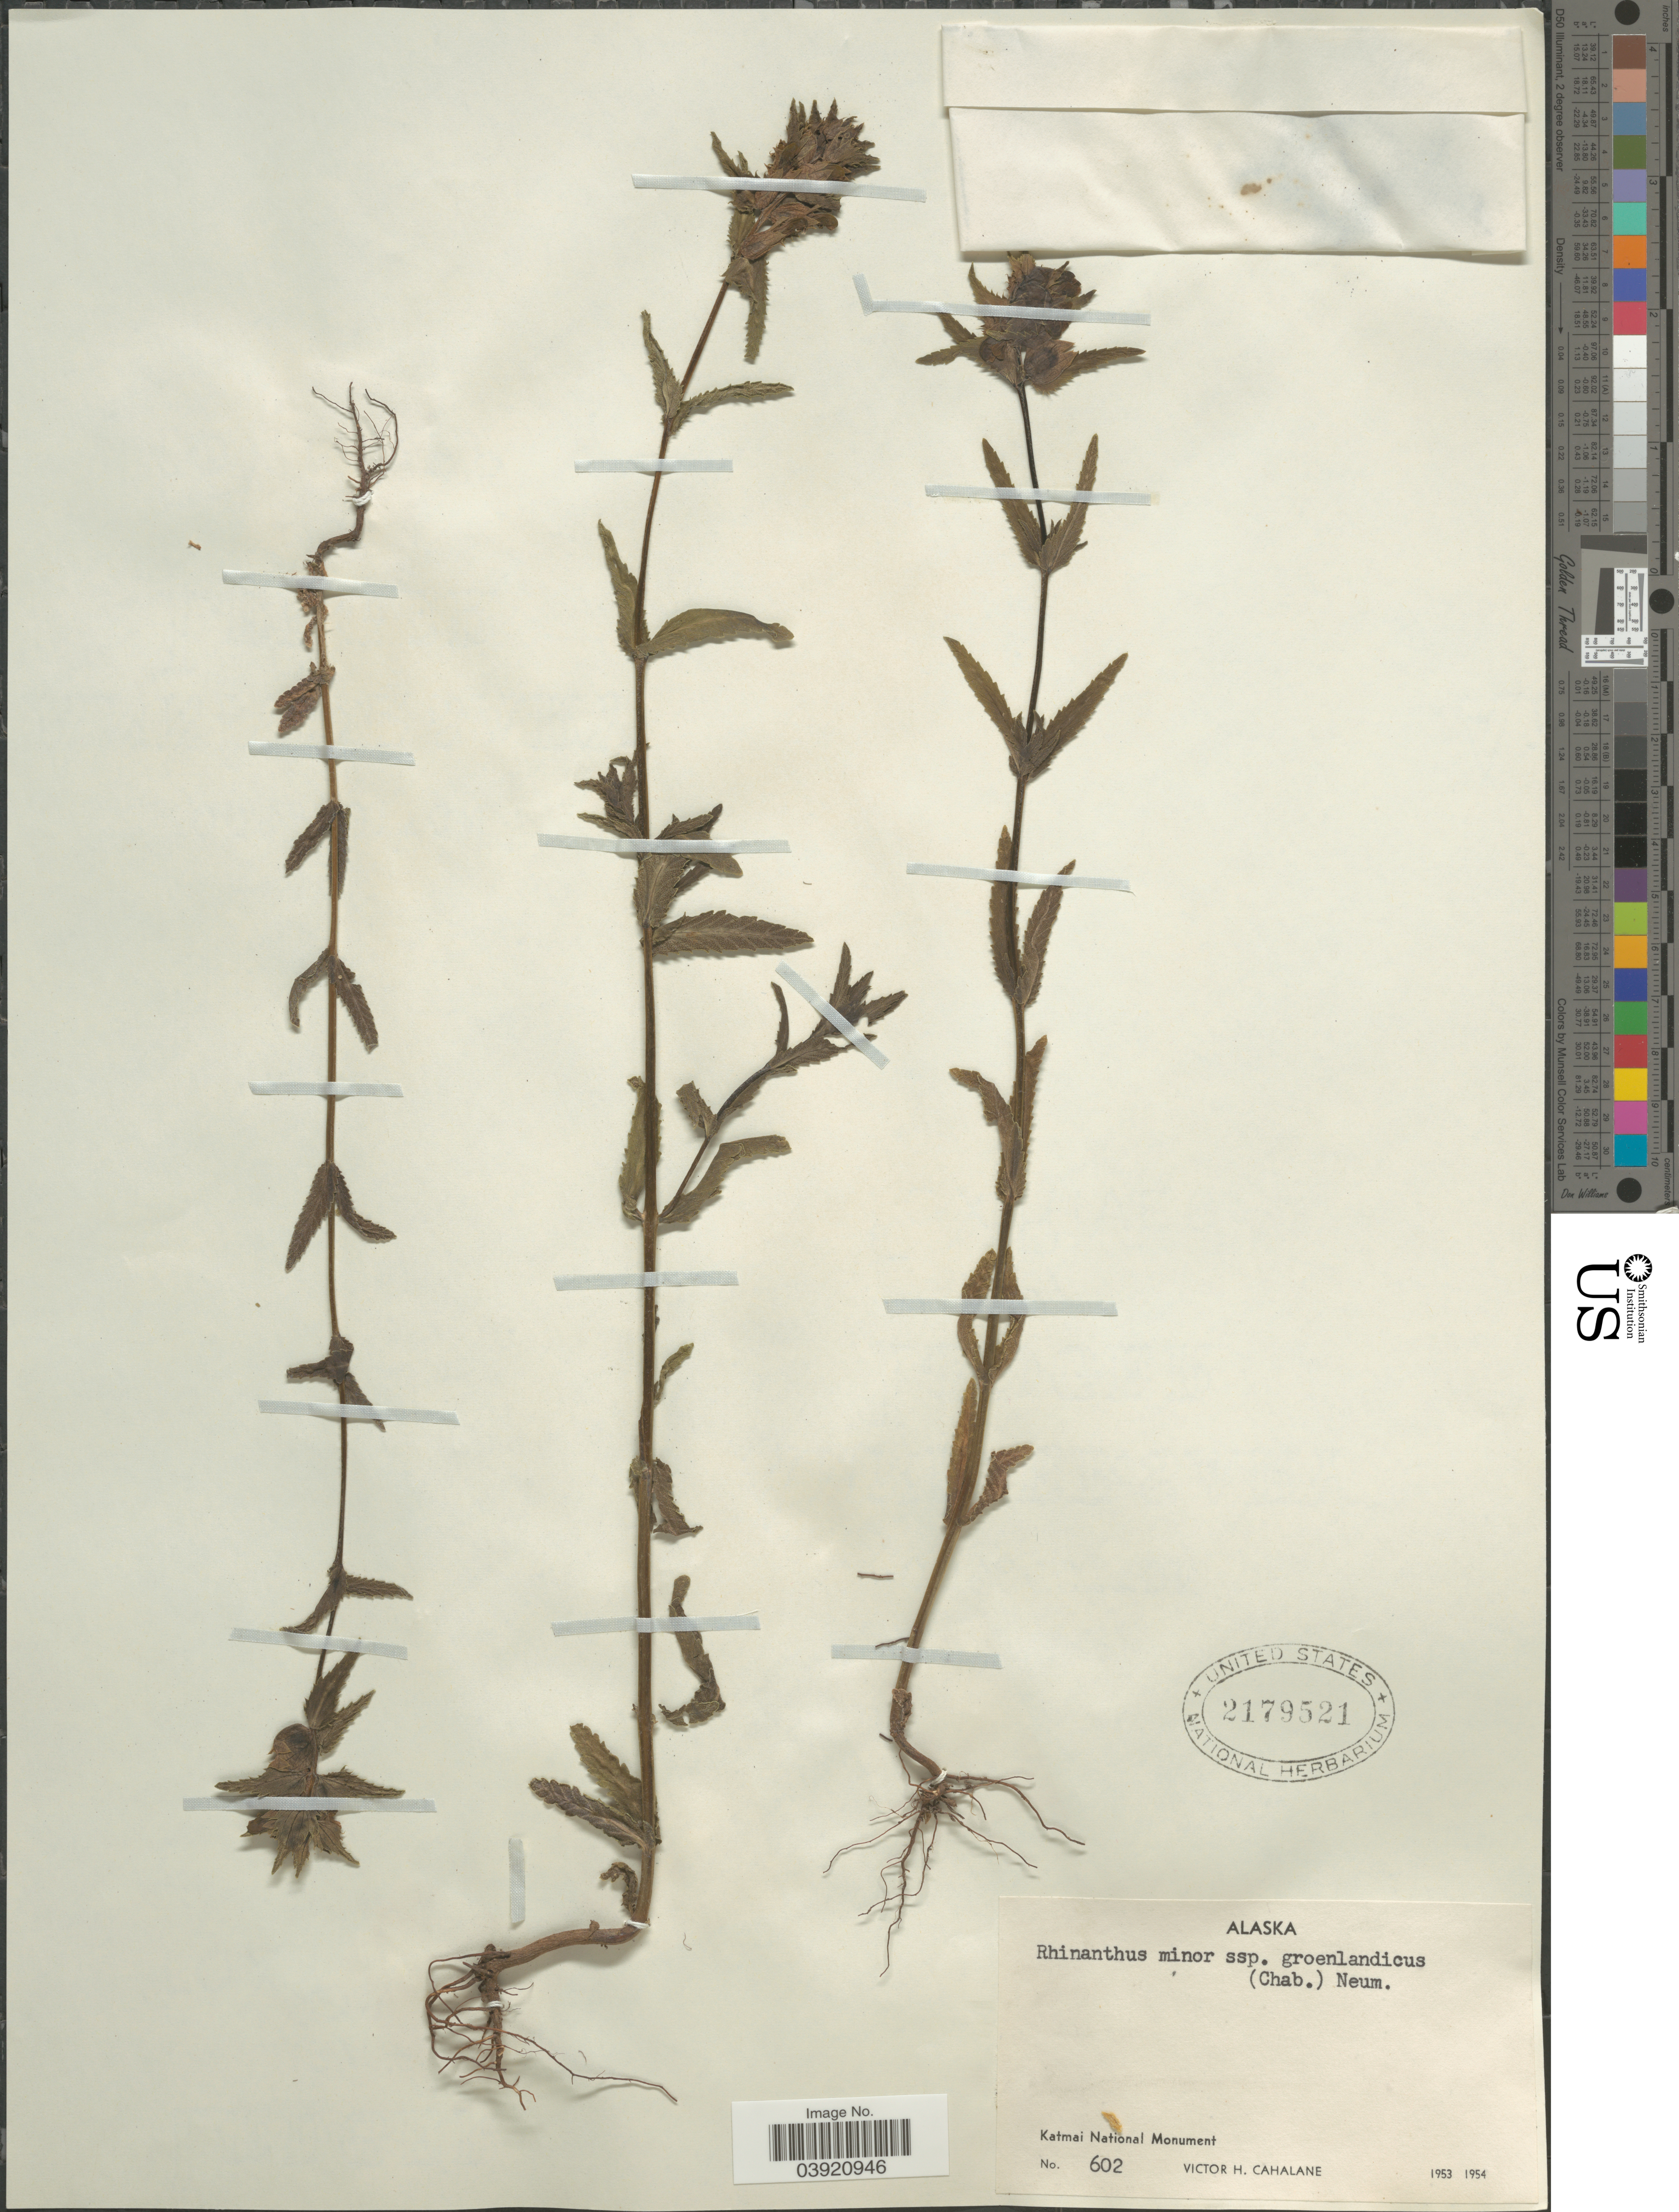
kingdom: Plantae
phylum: Tracheophyta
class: Magnoliopsida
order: Lamiales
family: Orobanchaceae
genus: Rhinanthus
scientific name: Rhinanthus major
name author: L.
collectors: V. Cahalane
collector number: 602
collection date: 1953/1954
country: United States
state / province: Alaska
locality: Katmai National Monument.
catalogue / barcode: US 2179521